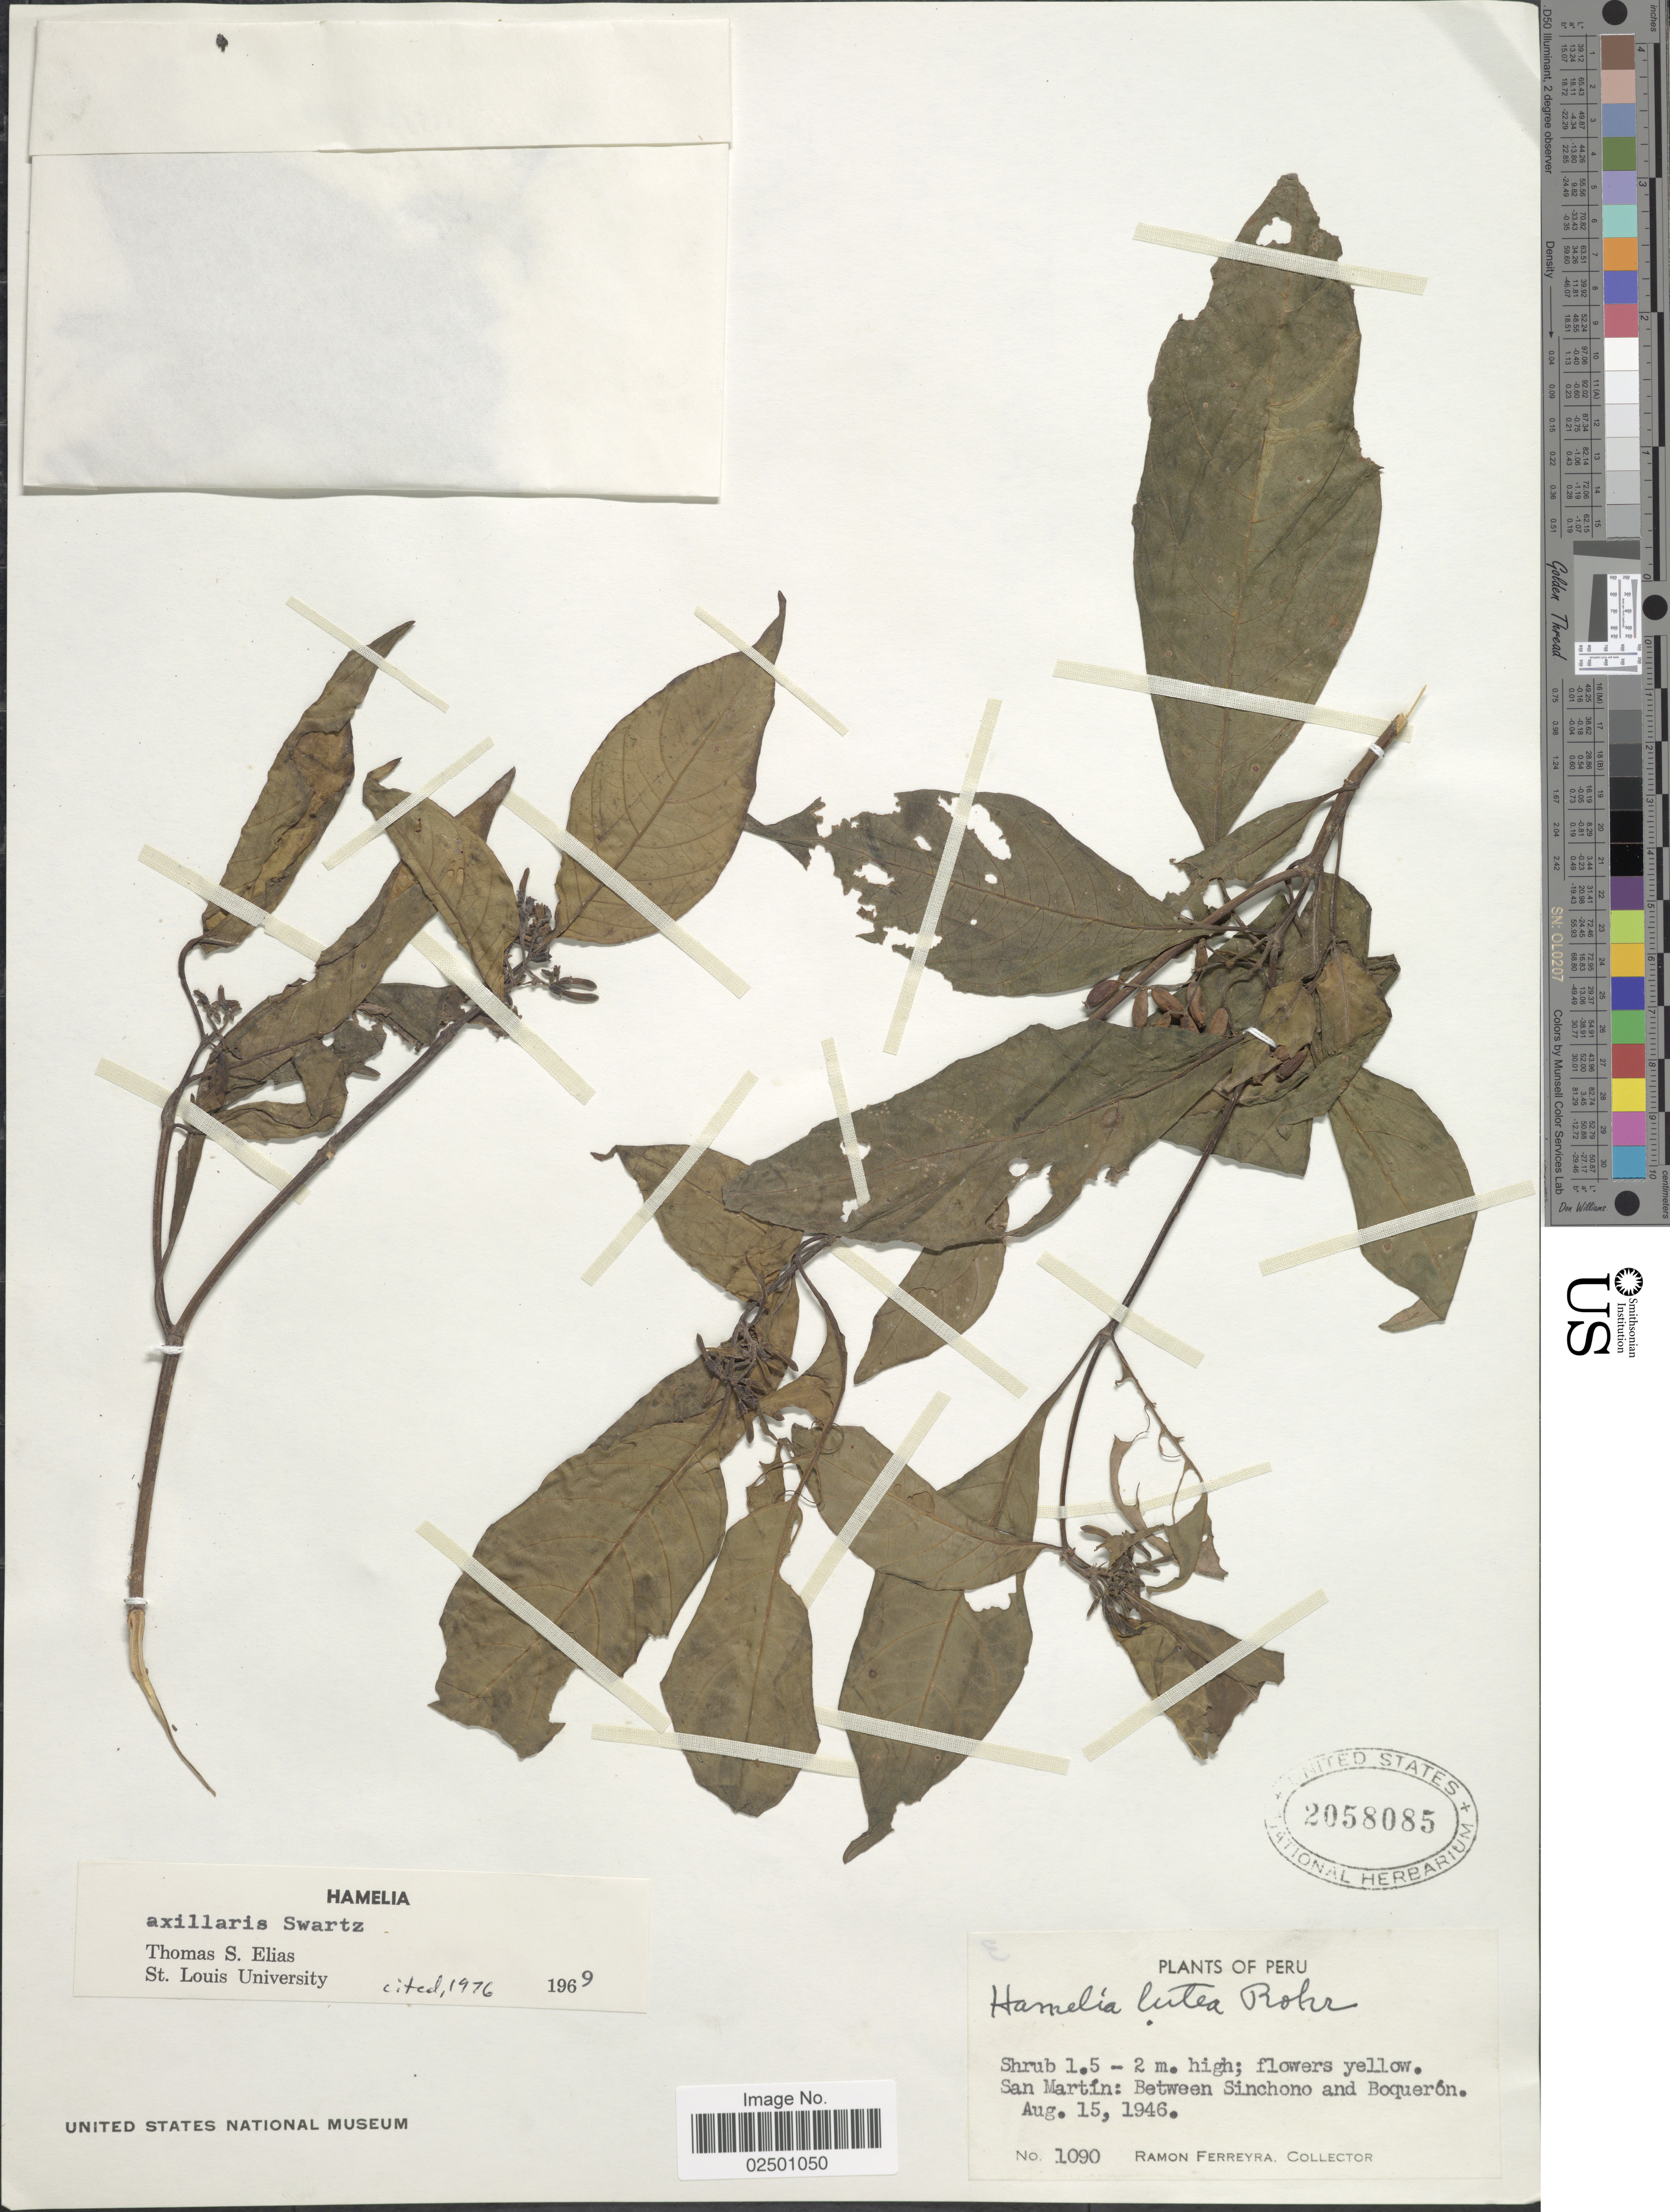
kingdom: Plantae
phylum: Tracheophyta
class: Magnoliopsida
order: Gentianales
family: Rubiaceae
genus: Hamelia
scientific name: Hamelia axillaris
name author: Sw.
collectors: R. A. Ferreyra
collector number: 1090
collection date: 1946-08-15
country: Peru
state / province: San Martín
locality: San Martin: Between Sinchono and Boqueron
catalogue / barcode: US 2058085